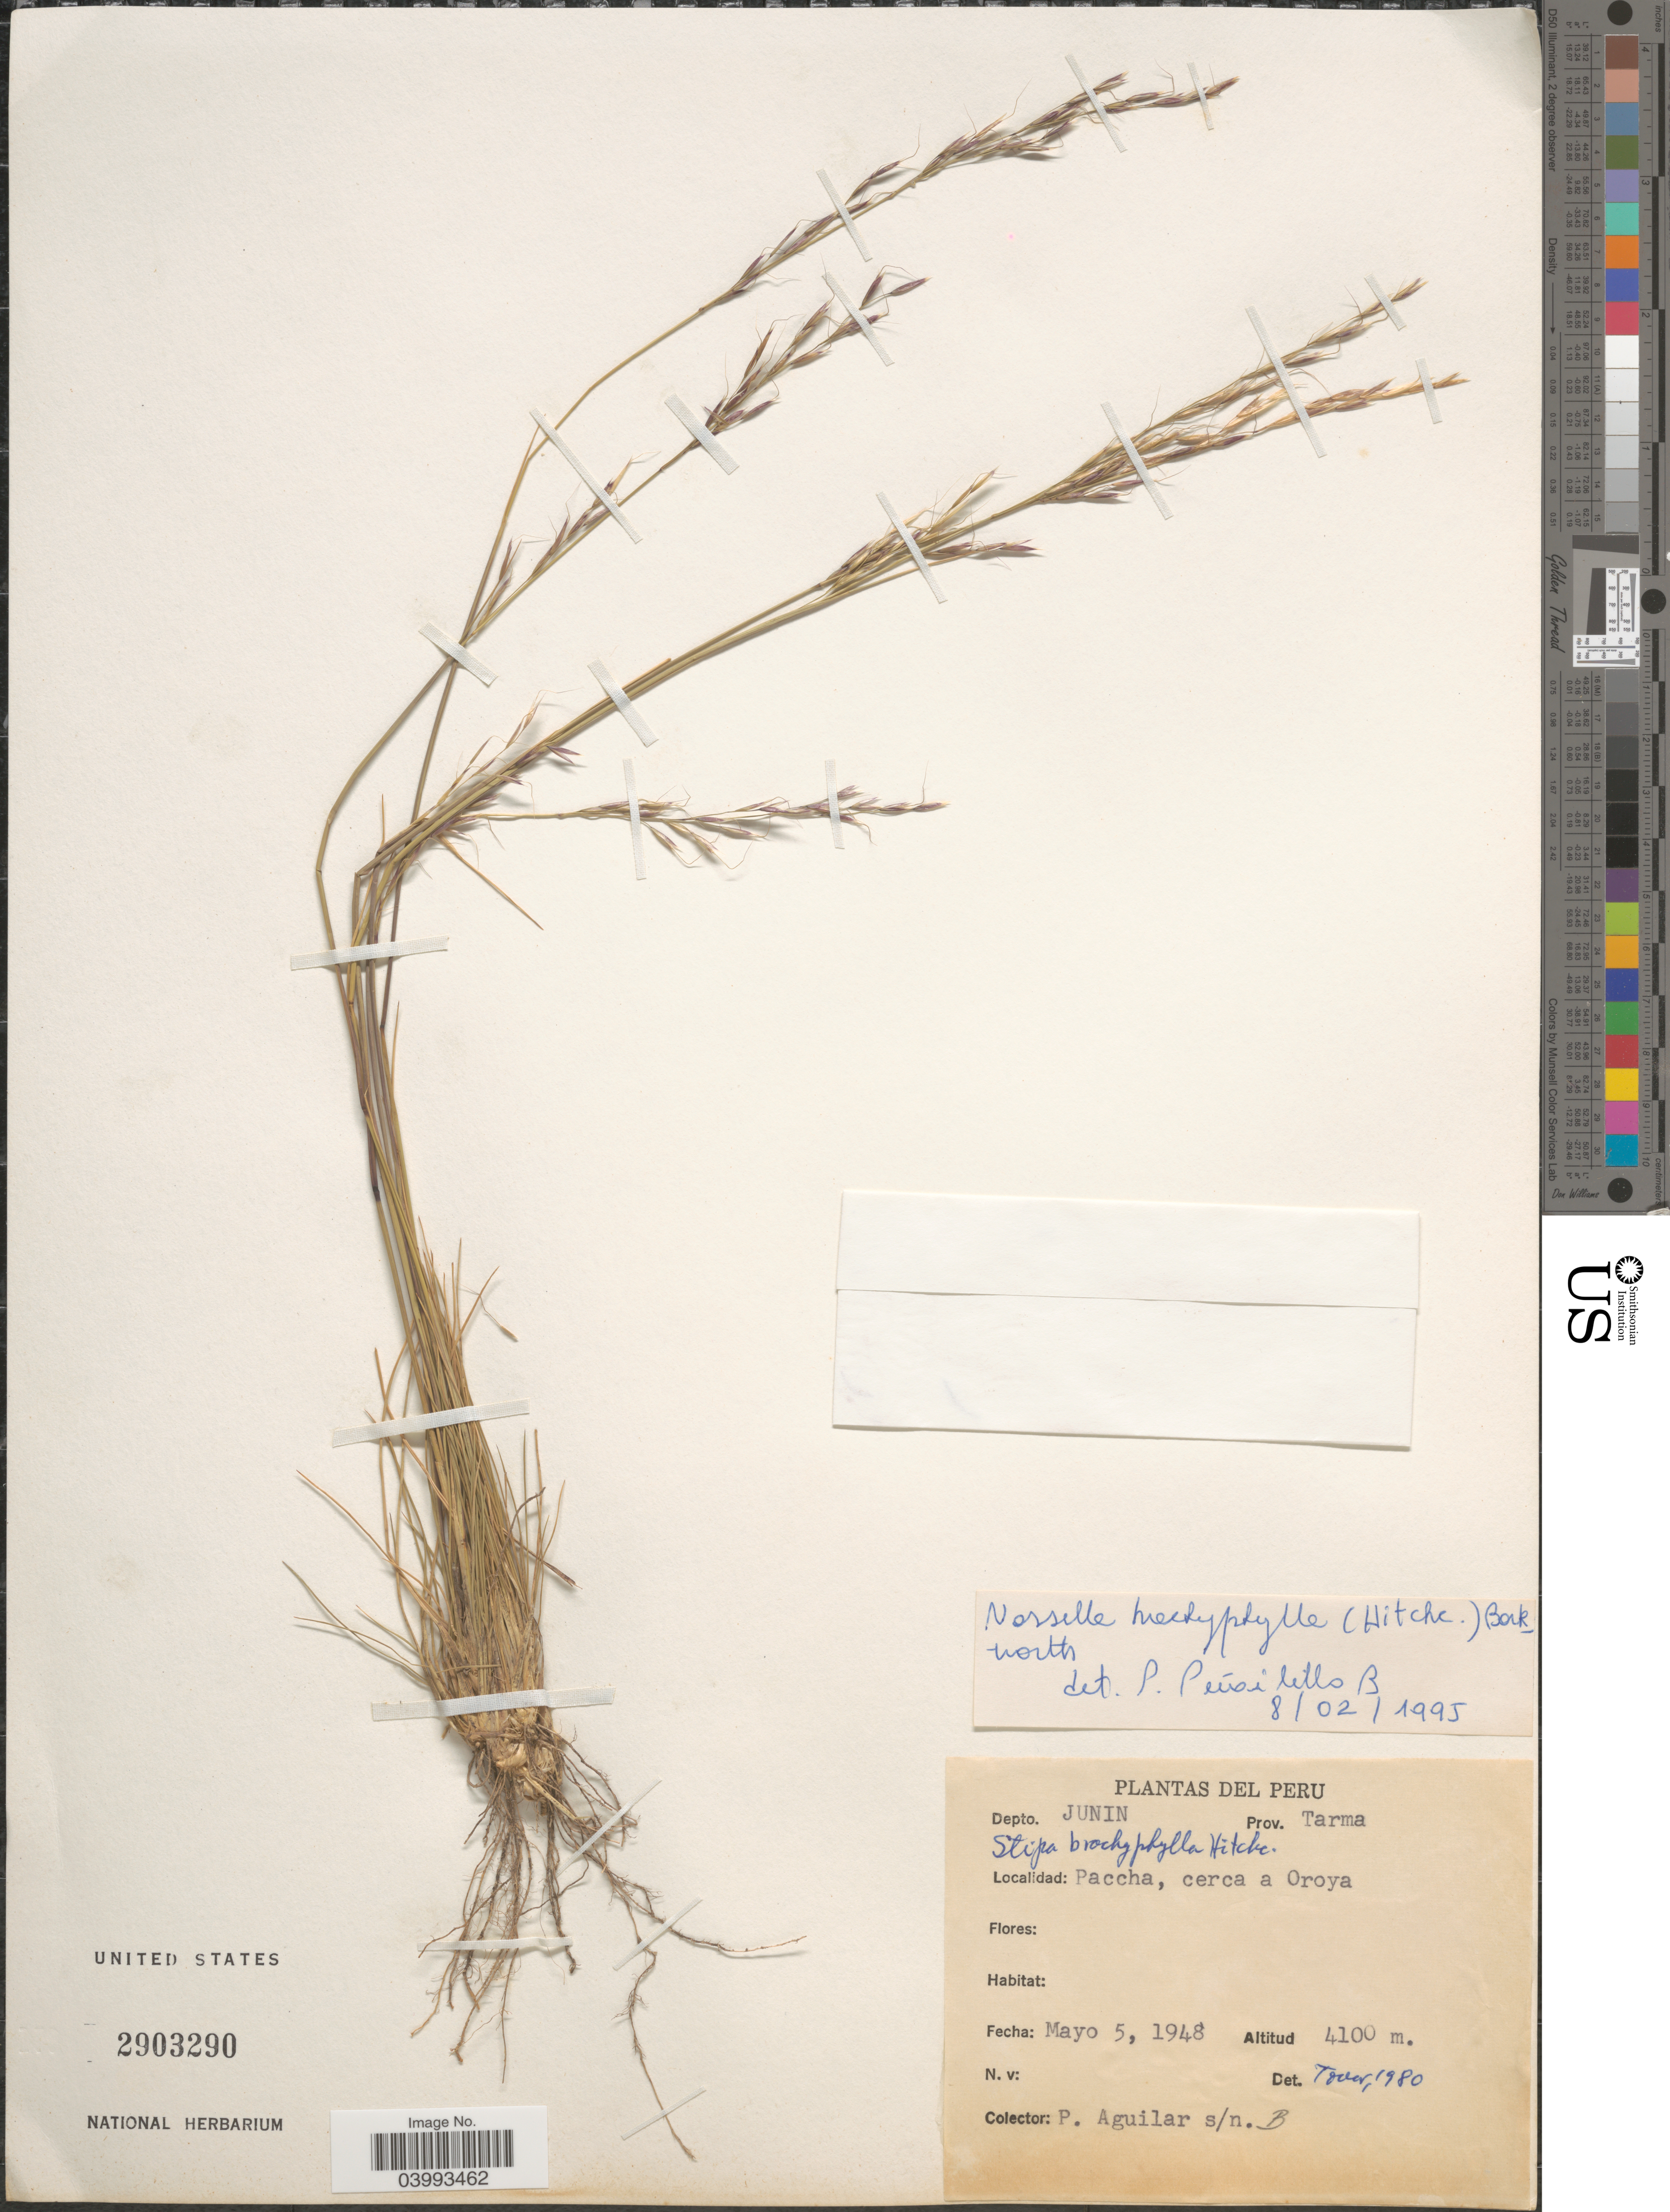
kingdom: Plantae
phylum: Tracheophyta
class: Liliopsida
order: Poales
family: Poaceae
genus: Nassella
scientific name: Nassella brachyphylla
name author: (Hitchc.) Barkworth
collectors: P. Aguilar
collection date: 1948-05-05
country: Peru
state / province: Junín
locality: Depto. Junin. Prov. Tarma. Paccha, cerca a Oroya.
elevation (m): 4100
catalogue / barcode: US 2903290